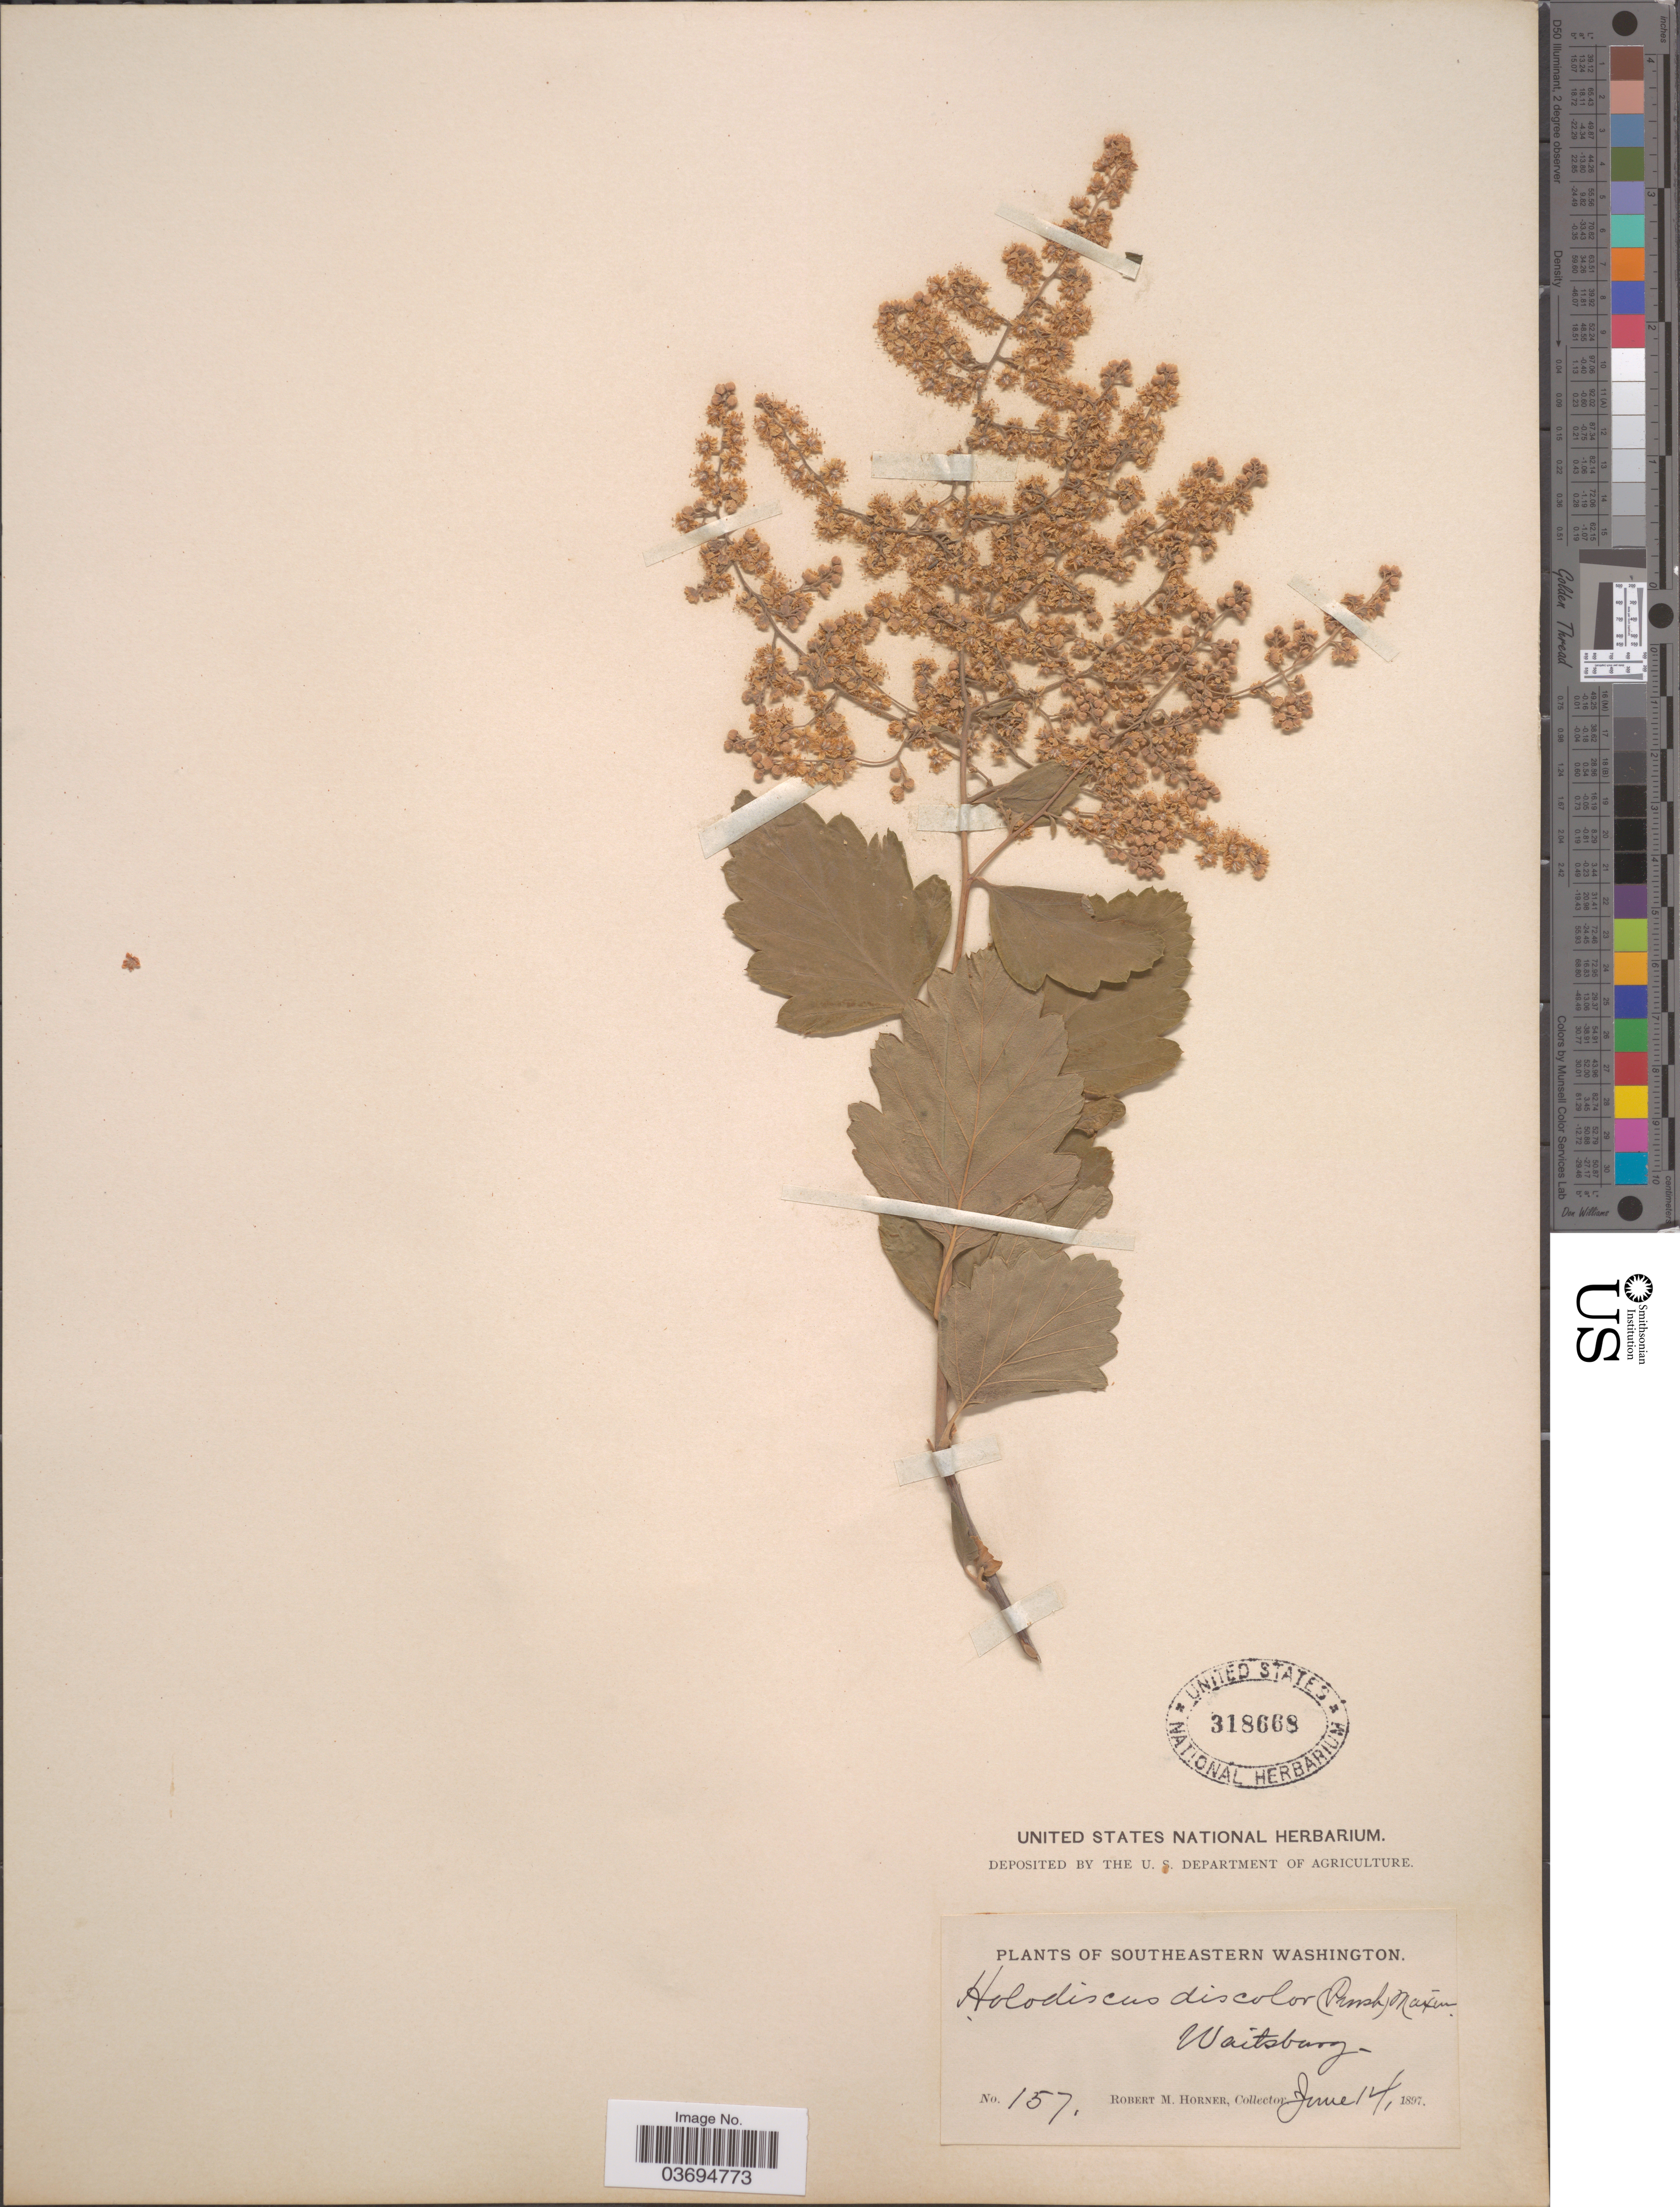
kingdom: Plantae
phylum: Tracheophyta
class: Magnoliopsida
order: Rosales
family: Rosaceae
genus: Holodiscus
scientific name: Holodiscus discolor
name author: (Pursh) Maxim.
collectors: R. Horner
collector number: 157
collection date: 1897-06-14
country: United States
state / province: Washington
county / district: Walla Walla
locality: Southeastern Washington. Waitsburg.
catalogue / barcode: US 318668